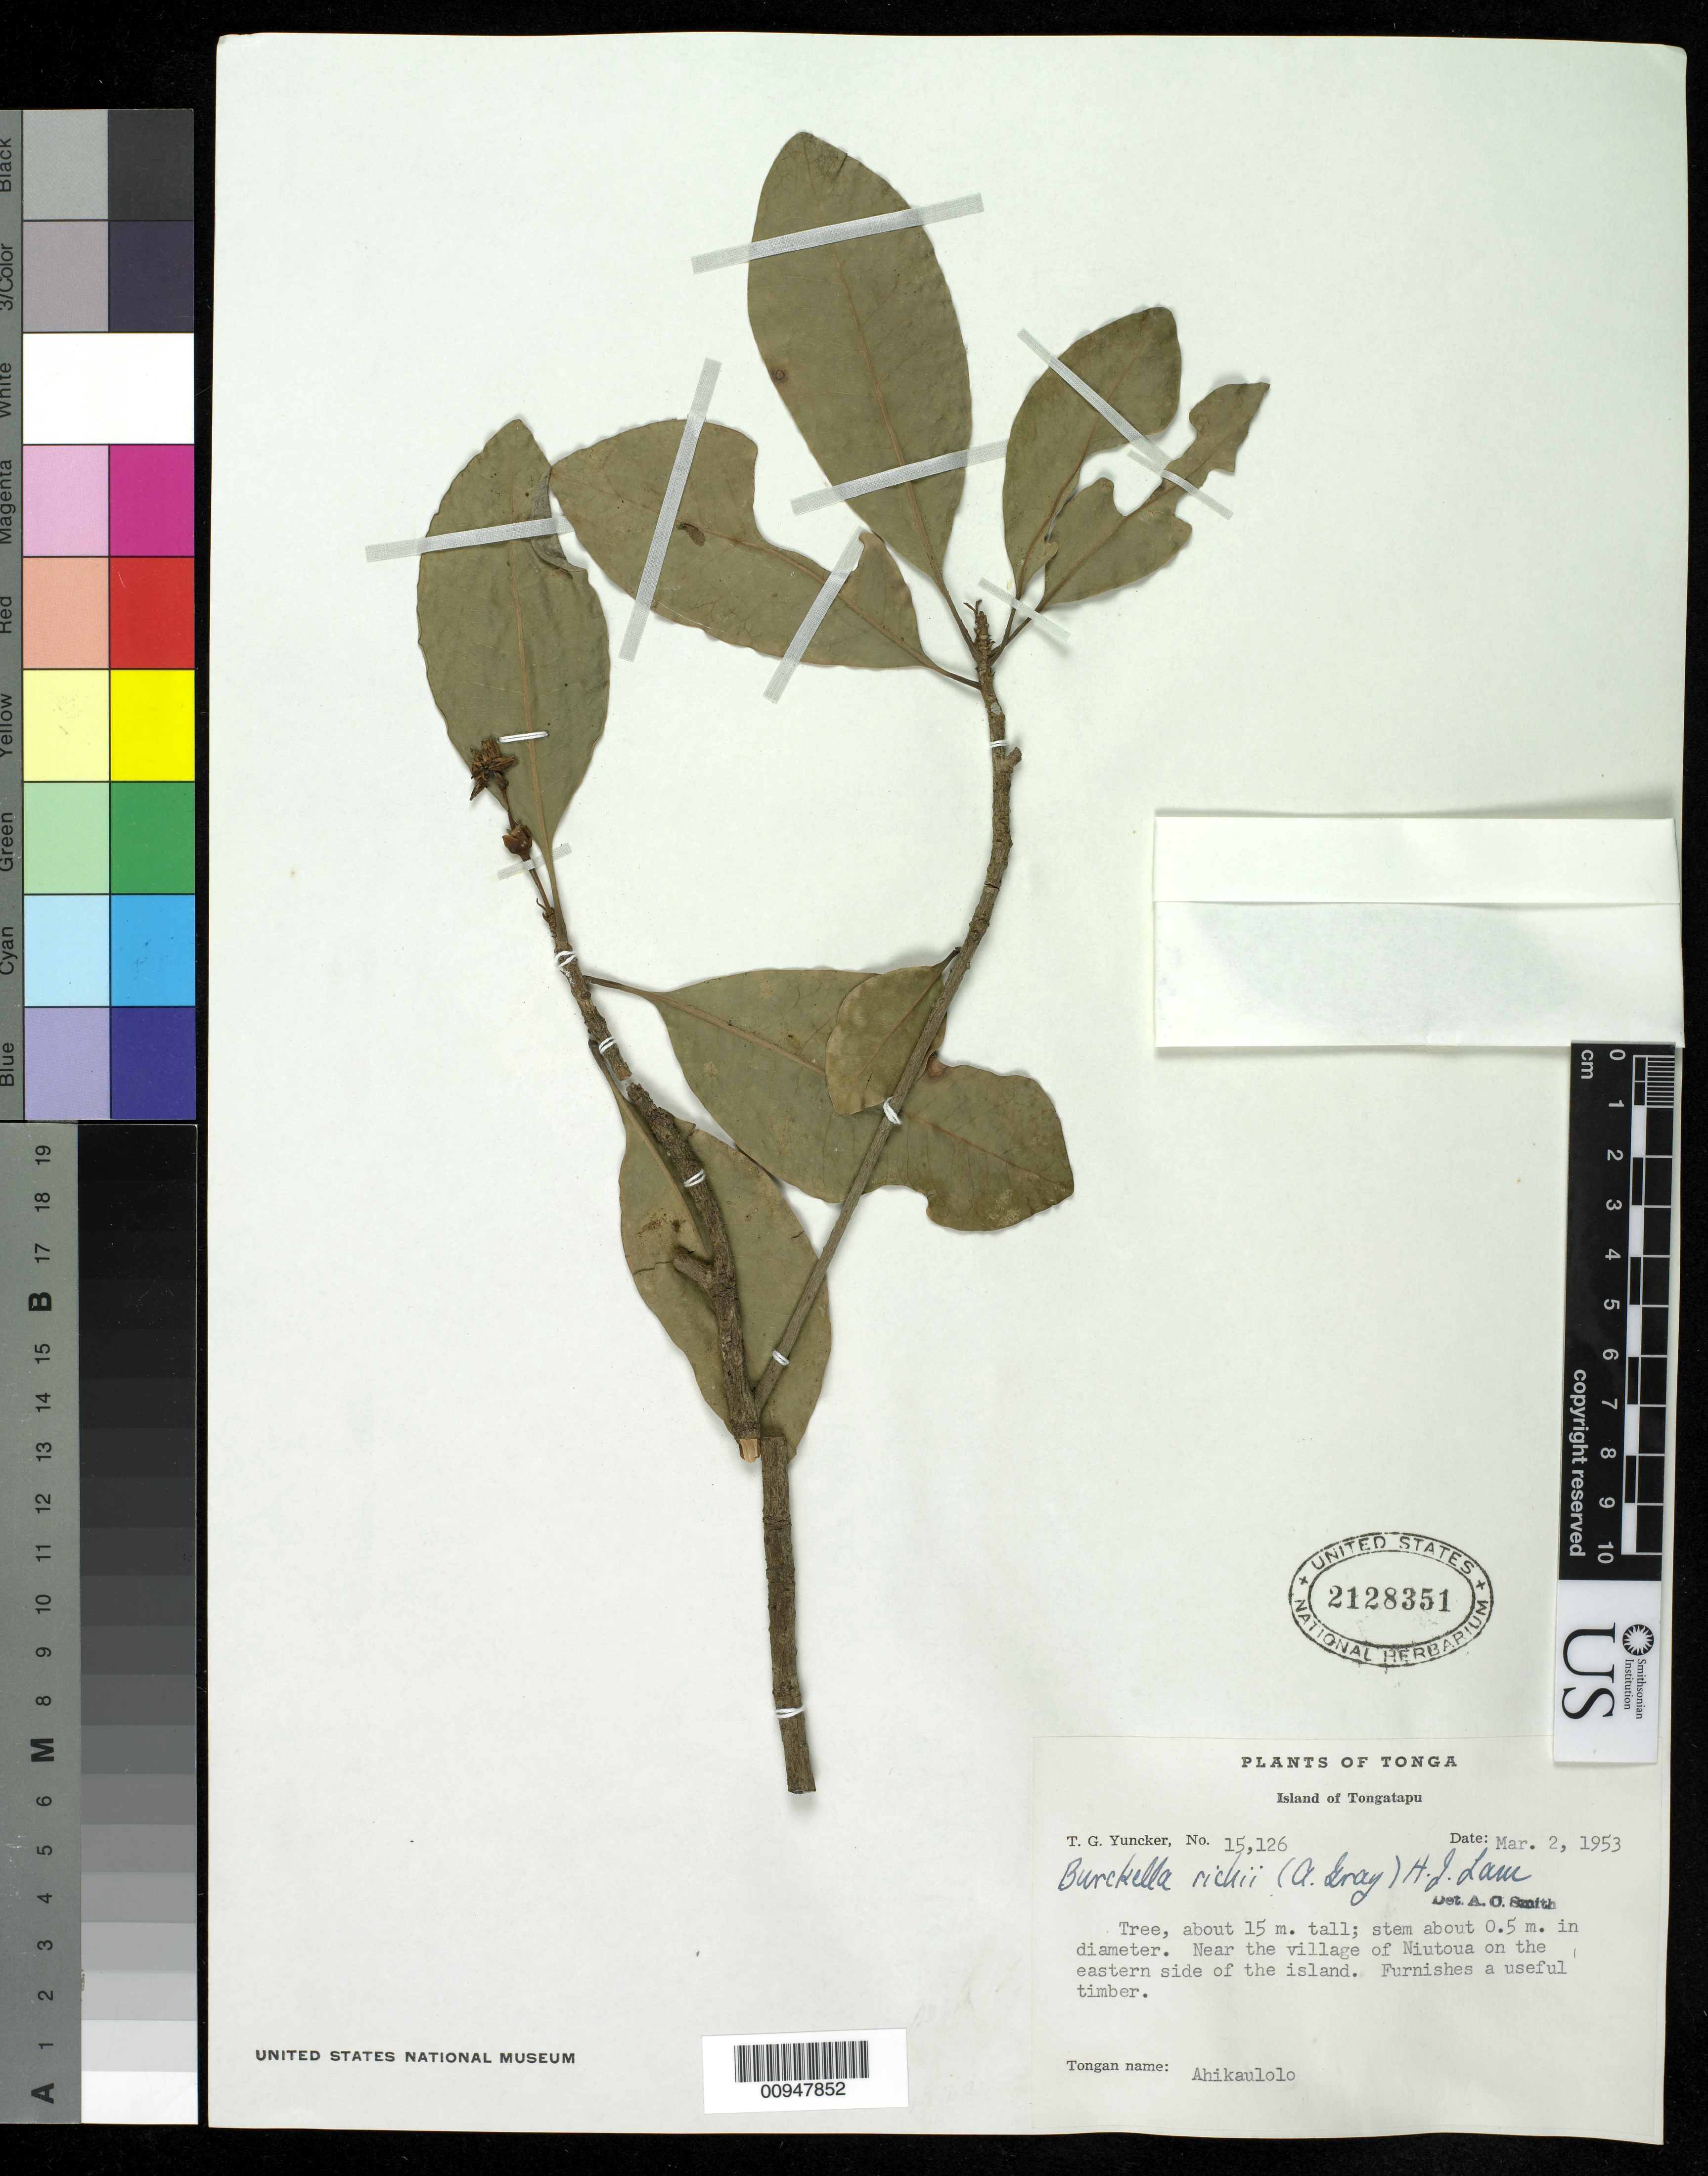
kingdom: Plantae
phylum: Tracheophyta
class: Magnoliopsida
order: Ericales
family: Sapotaceae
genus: Burckella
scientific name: Burckella richii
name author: (A. Gray) H.J. Lam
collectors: T. G. Yuncker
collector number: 15126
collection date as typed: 02 Mar 1953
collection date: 1953-03-02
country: Tonga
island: Tongatapu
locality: Near the village of Niutoua on the E. side of island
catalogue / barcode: US 2128351